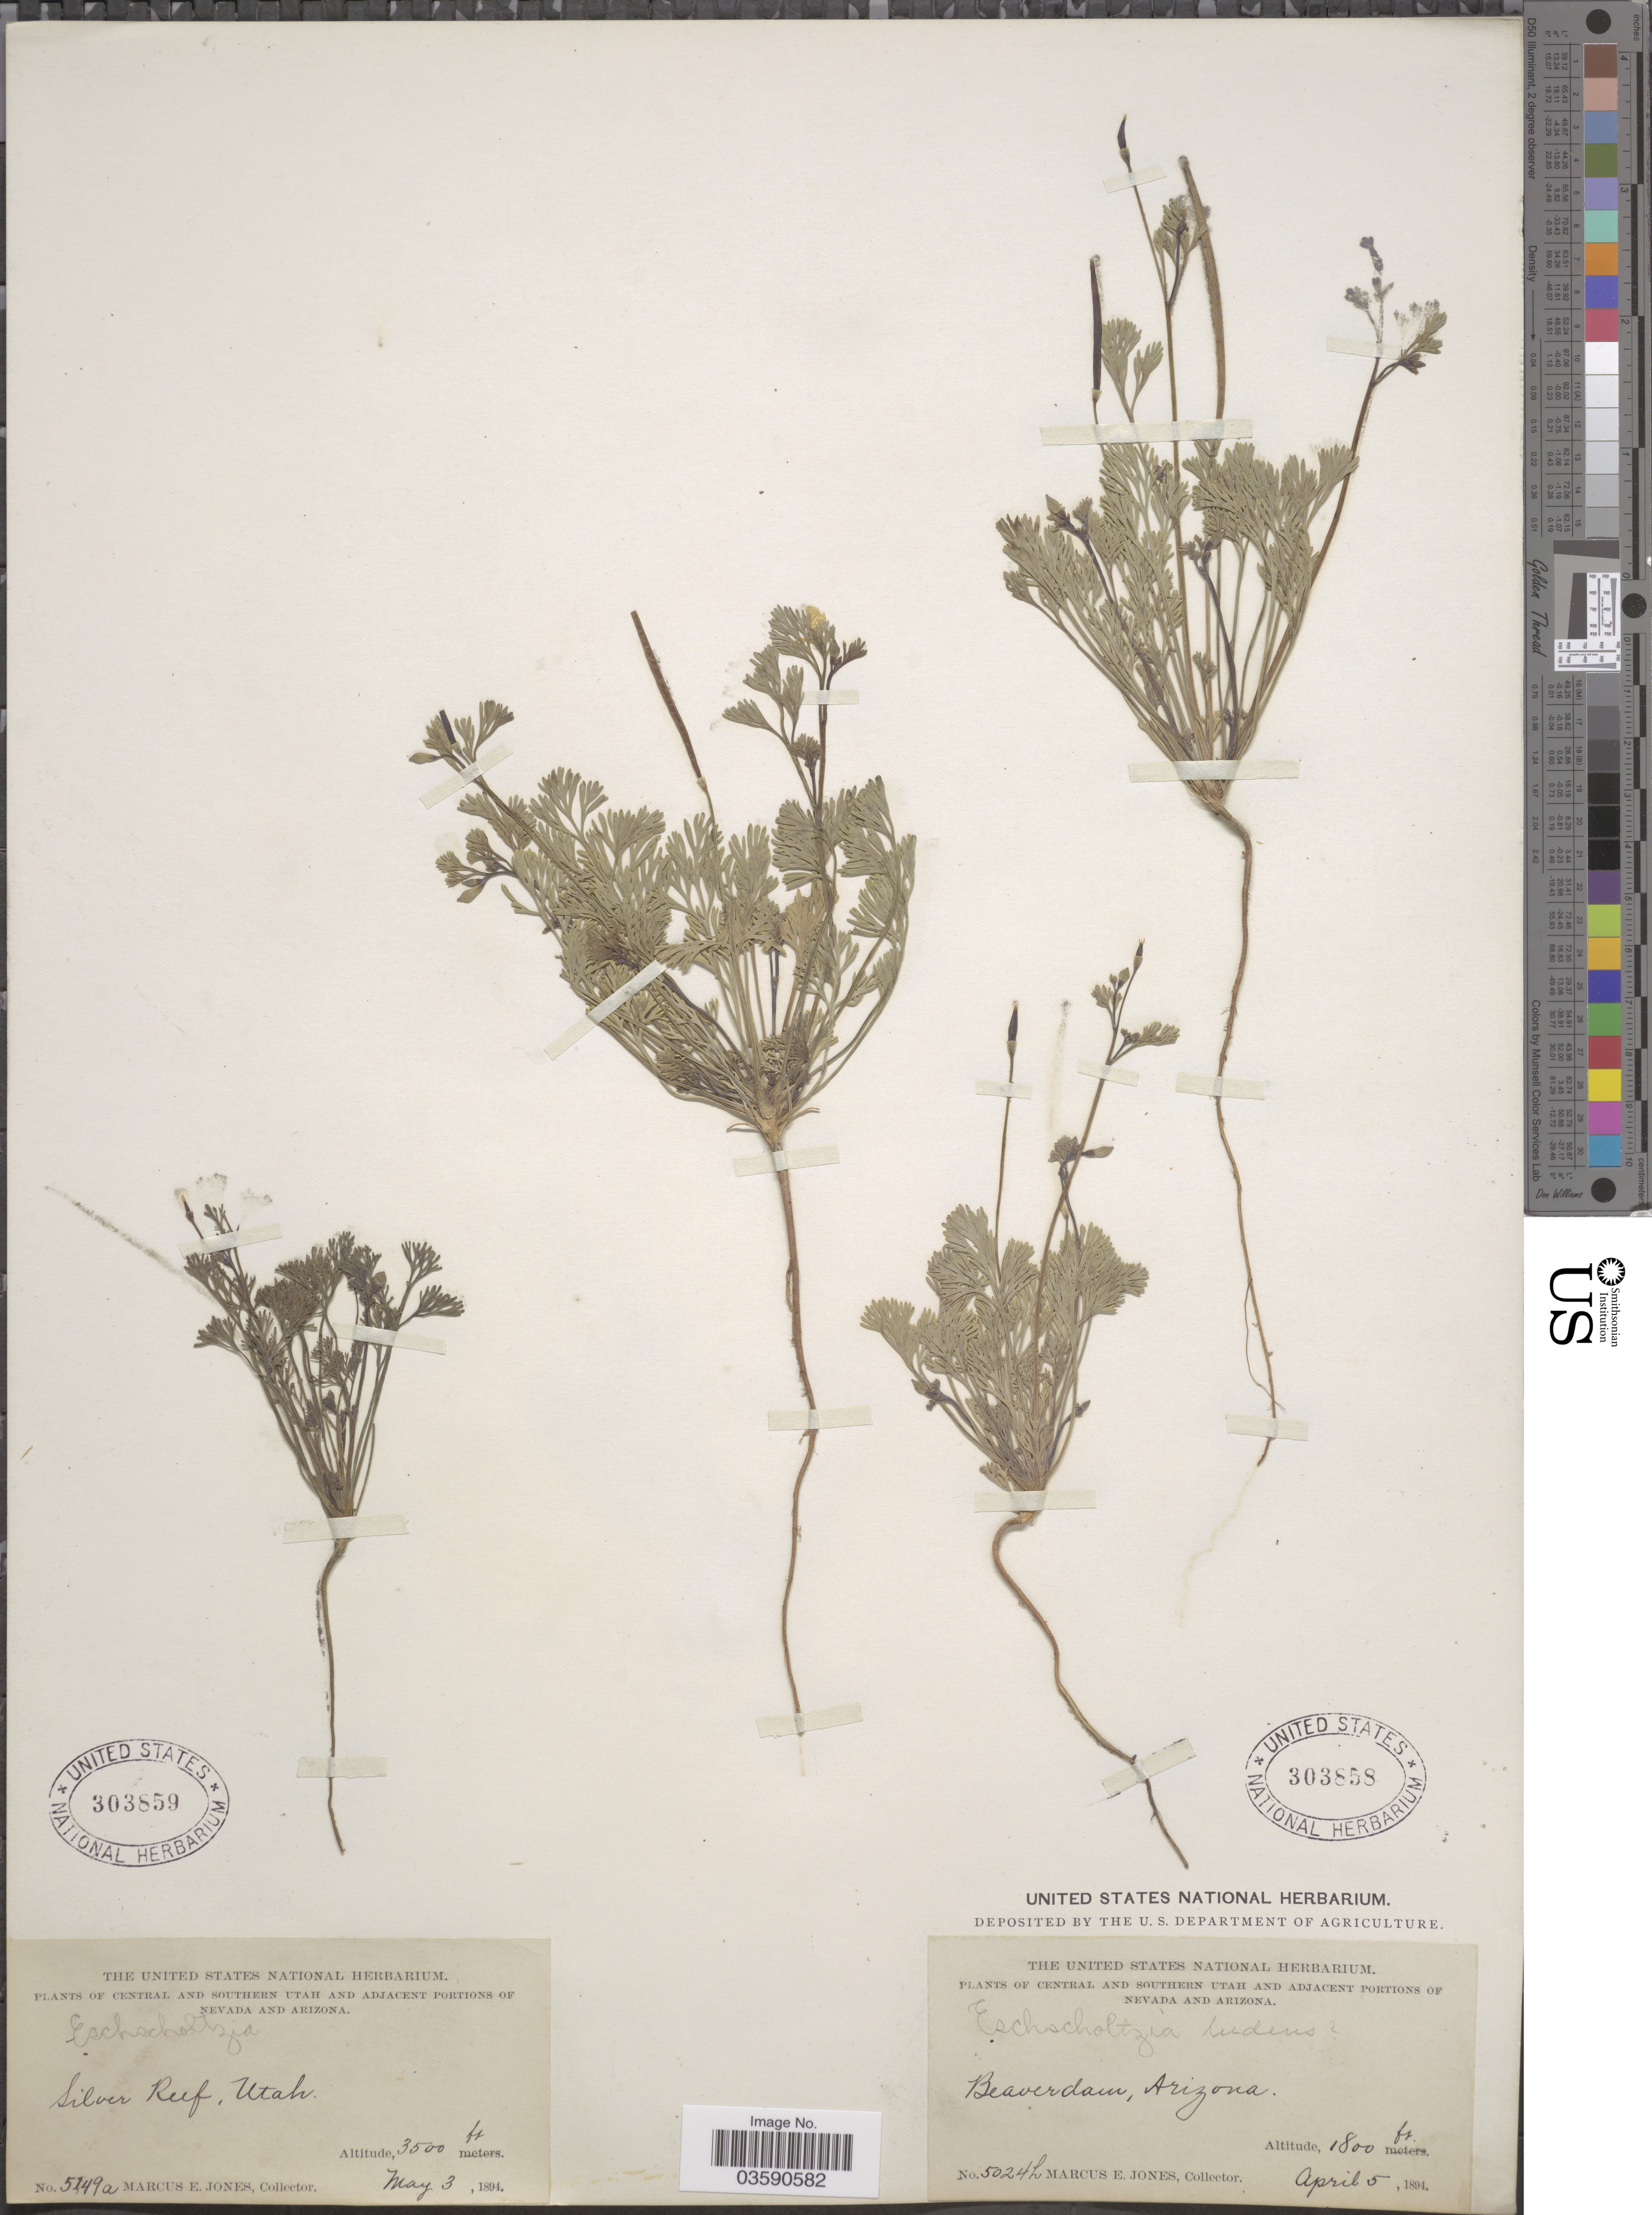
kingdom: Plantae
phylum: Tracheophyta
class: Magnoliopsida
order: Ranunculales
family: Papaveraceae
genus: Eschscholzia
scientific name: Eschscholzia minutiflora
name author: S. Watson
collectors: M. E. Jones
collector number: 5149a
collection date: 1894-05-03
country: United States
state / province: Utah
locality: Central and Southern Utah. Silver Reef.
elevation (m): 1067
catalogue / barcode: US 303859